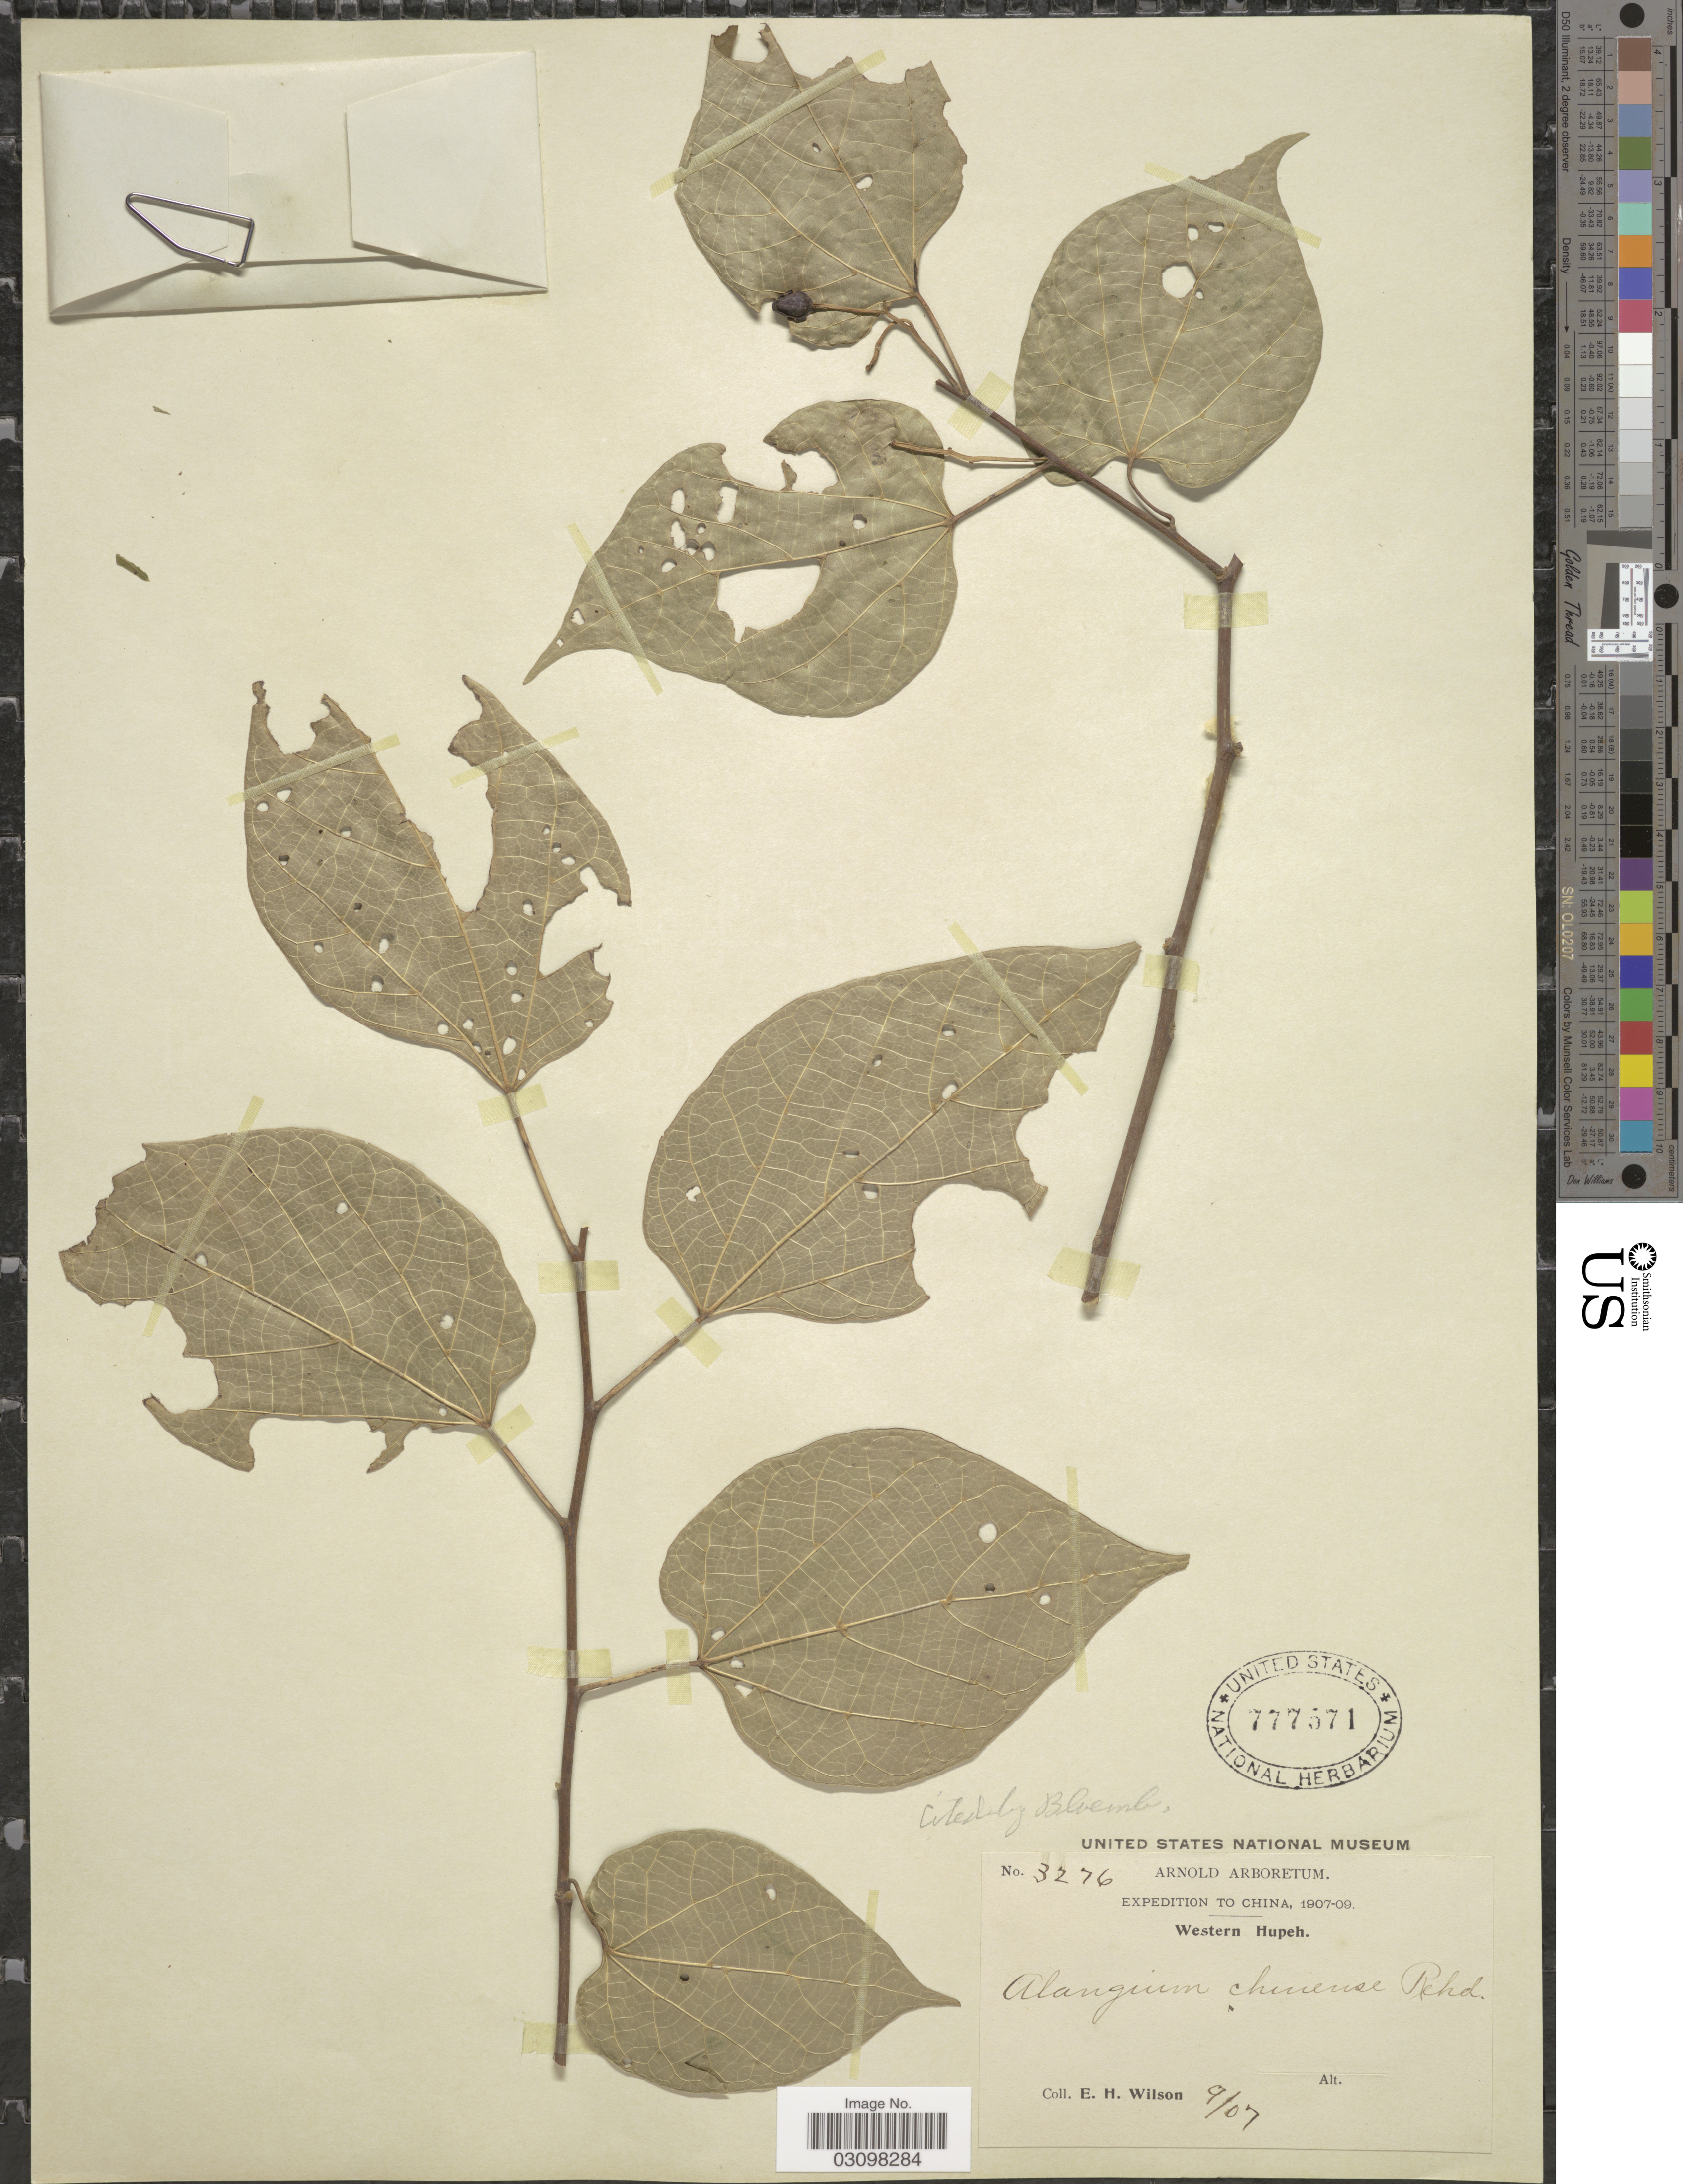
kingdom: Plantae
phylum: Tracheophyta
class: Magnoliopsida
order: Cornales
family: Cornaceae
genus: Alangium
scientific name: Alangium chinense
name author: (Harms) Rehder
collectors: E. Wilson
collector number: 3276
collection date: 1907-09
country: China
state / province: Hubei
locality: Western Hupeh.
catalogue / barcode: US 777571